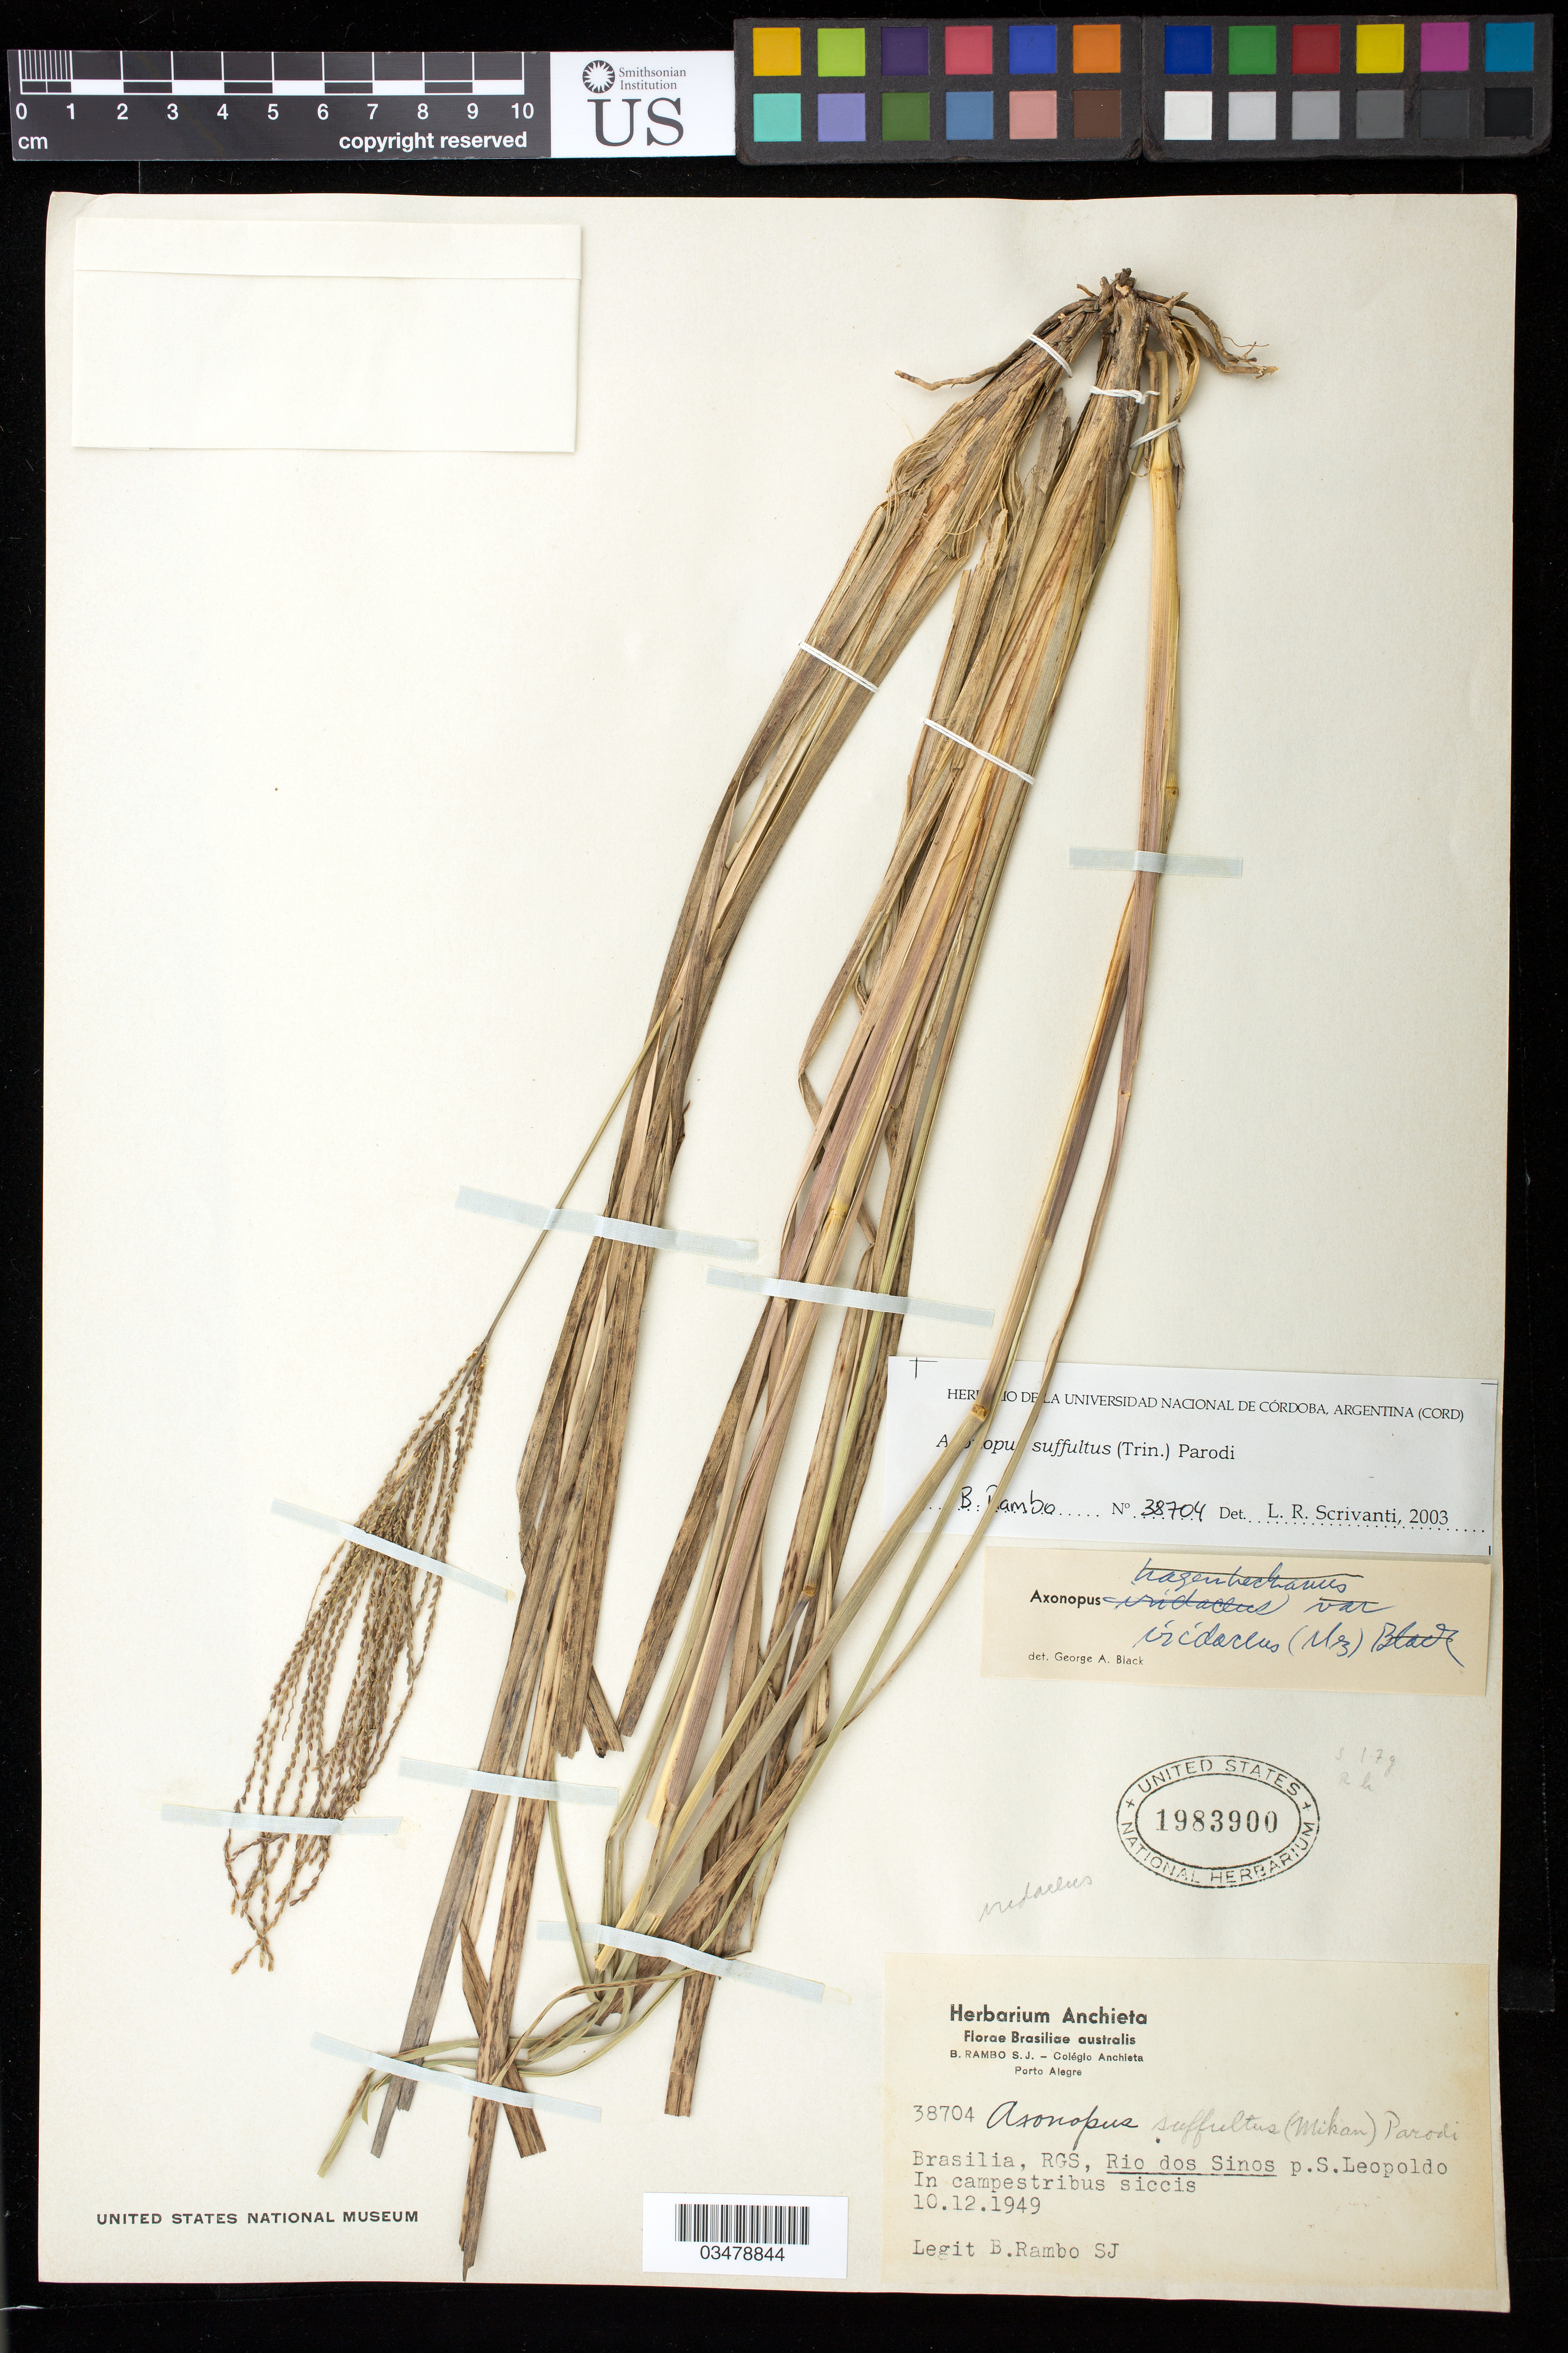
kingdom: Plantae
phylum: Tracheophyta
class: Liliopsida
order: Poales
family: Poaceae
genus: Axonopus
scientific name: Axonopus suffultus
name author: (Nees) Kuhlm.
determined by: Scrivanti, L. R.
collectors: B. Rambo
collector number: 38704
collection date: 1949-12-10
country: Brazil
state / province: Rio Grande do Sul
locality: Brasiliae australis. Brasilia, RGS, Rio dosSinos p.SLeopoldo.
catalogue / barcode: US 1983900